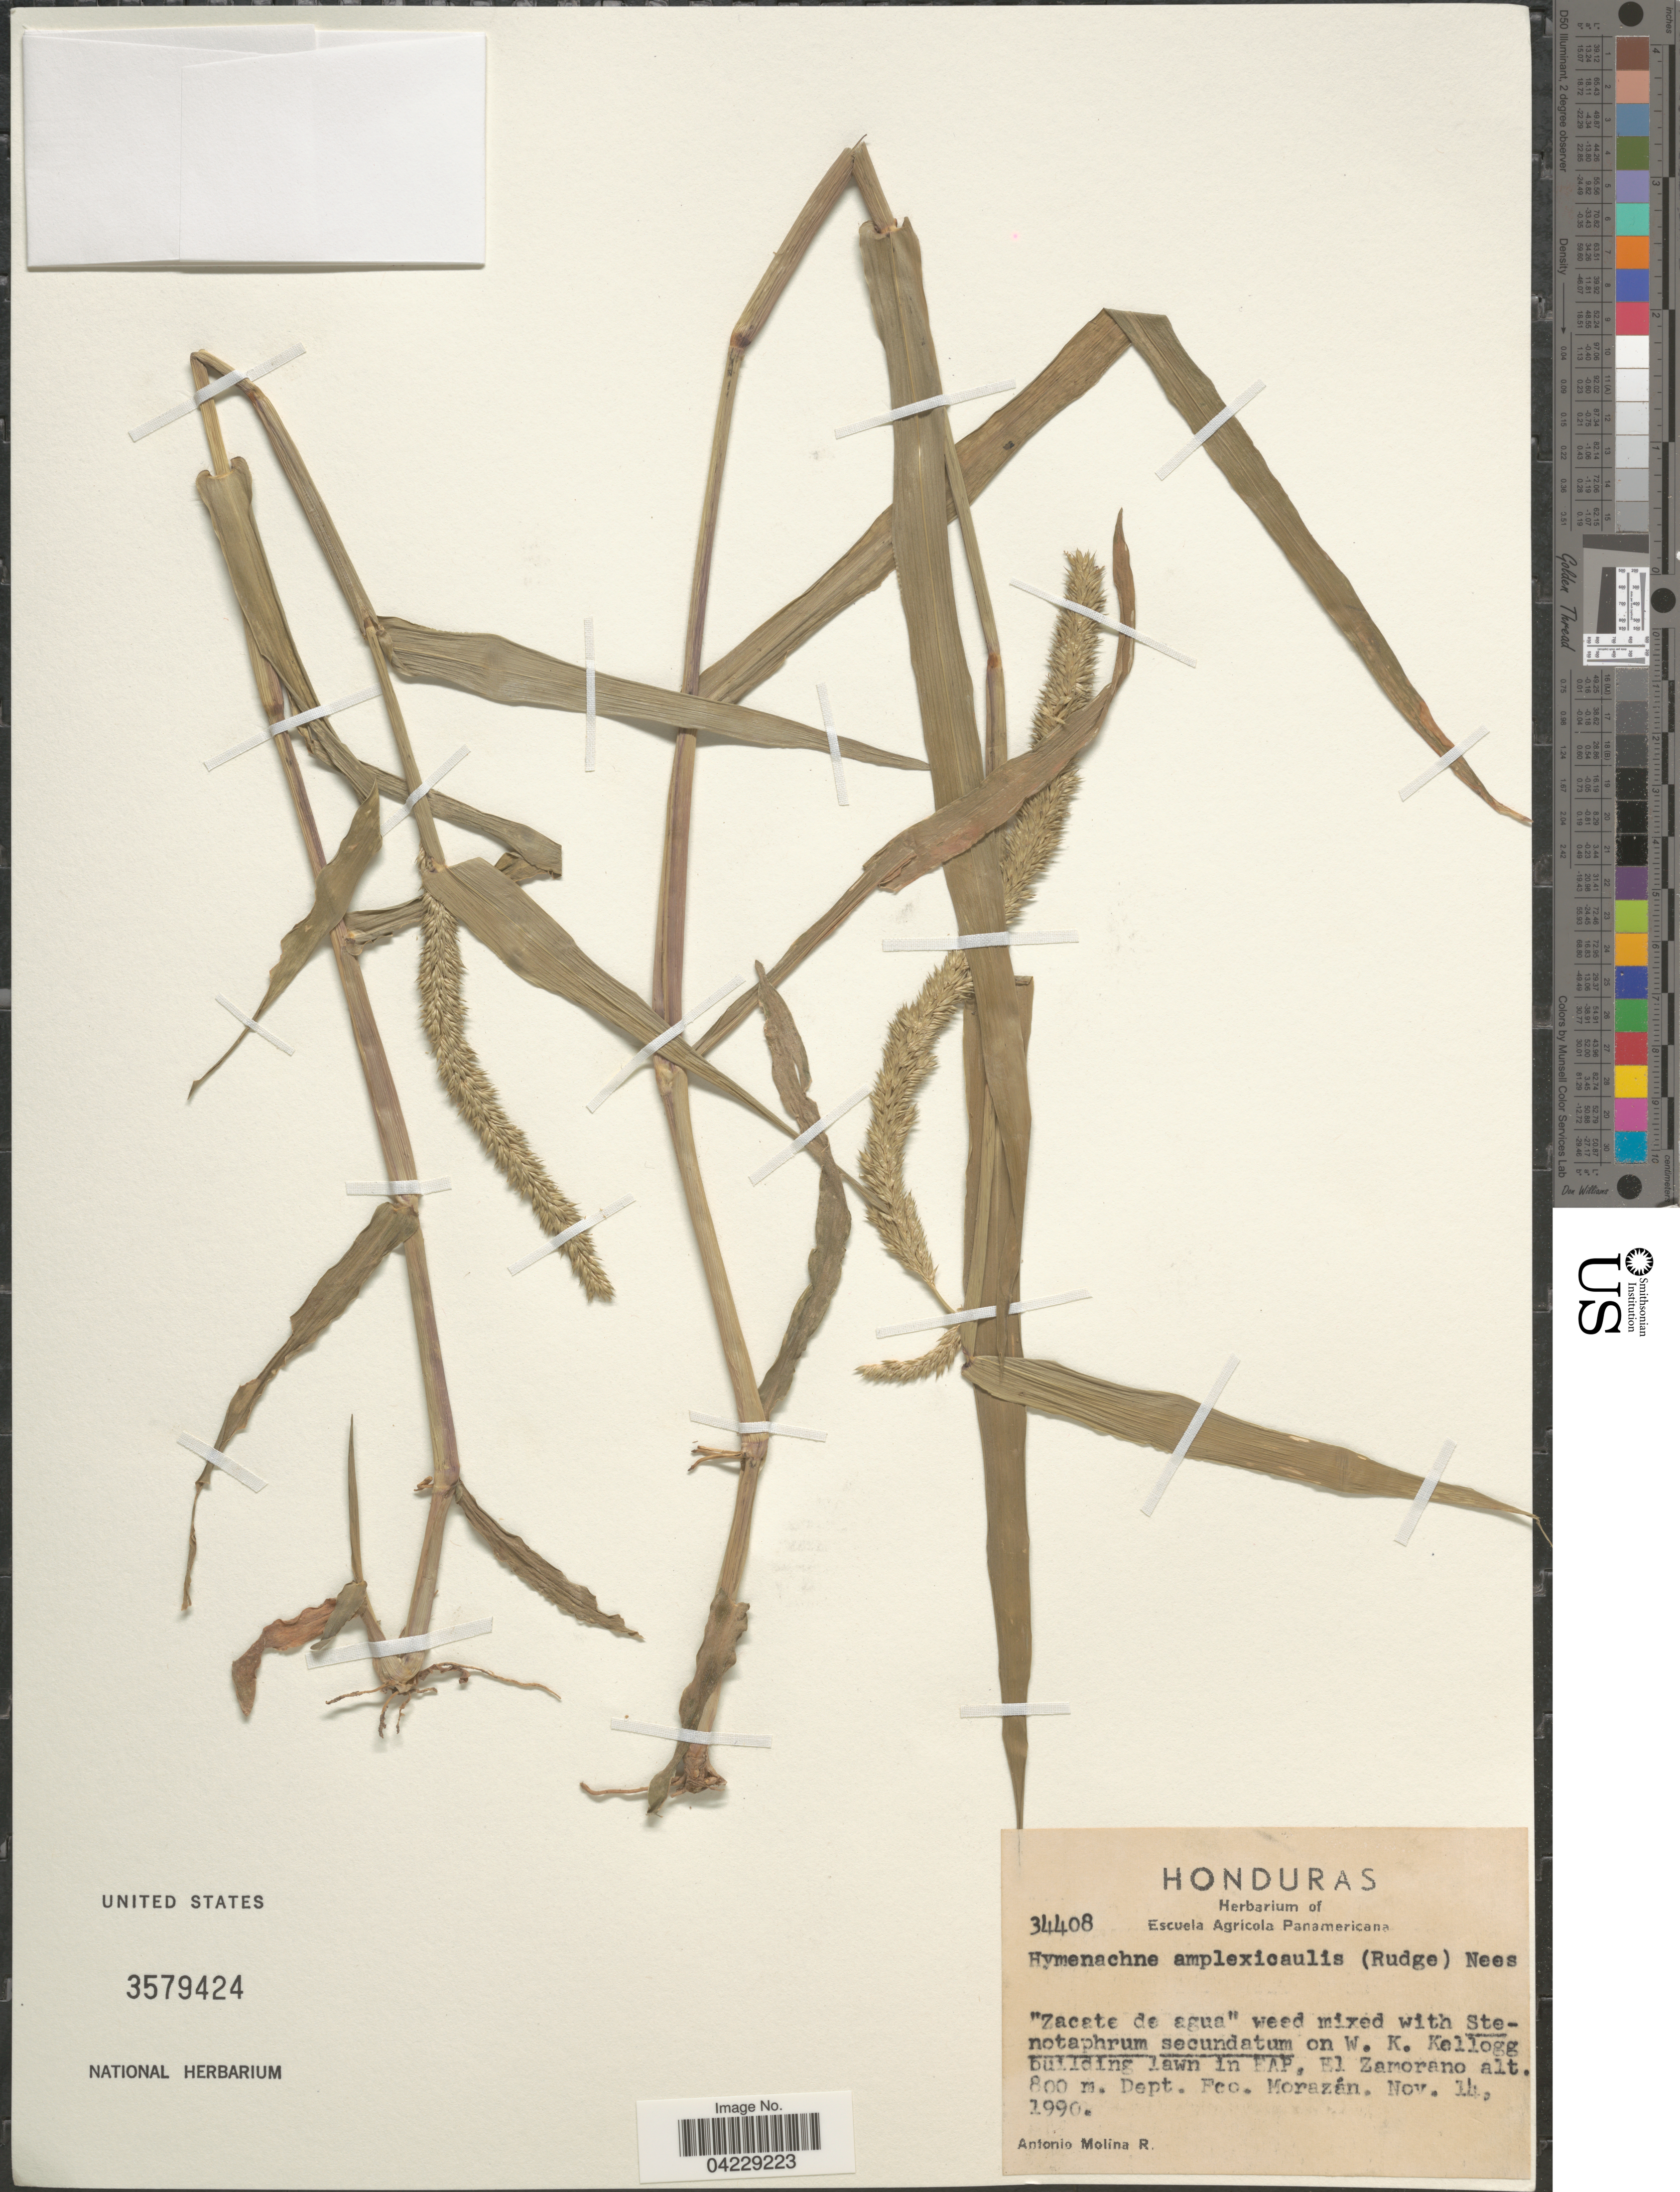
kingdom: Plantae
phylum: Tracheophyta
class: Liliopsida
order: Poales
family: Poaceae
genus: Hymenachne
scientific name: Hymenachne amplexicaulis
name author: (Rudge) Nees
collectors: A. Molina R.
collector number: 34408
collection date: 1990-11-14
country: Honduras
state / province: Fco. Morazán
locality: Zacate de agua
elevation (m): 800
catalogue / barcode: US 3579424